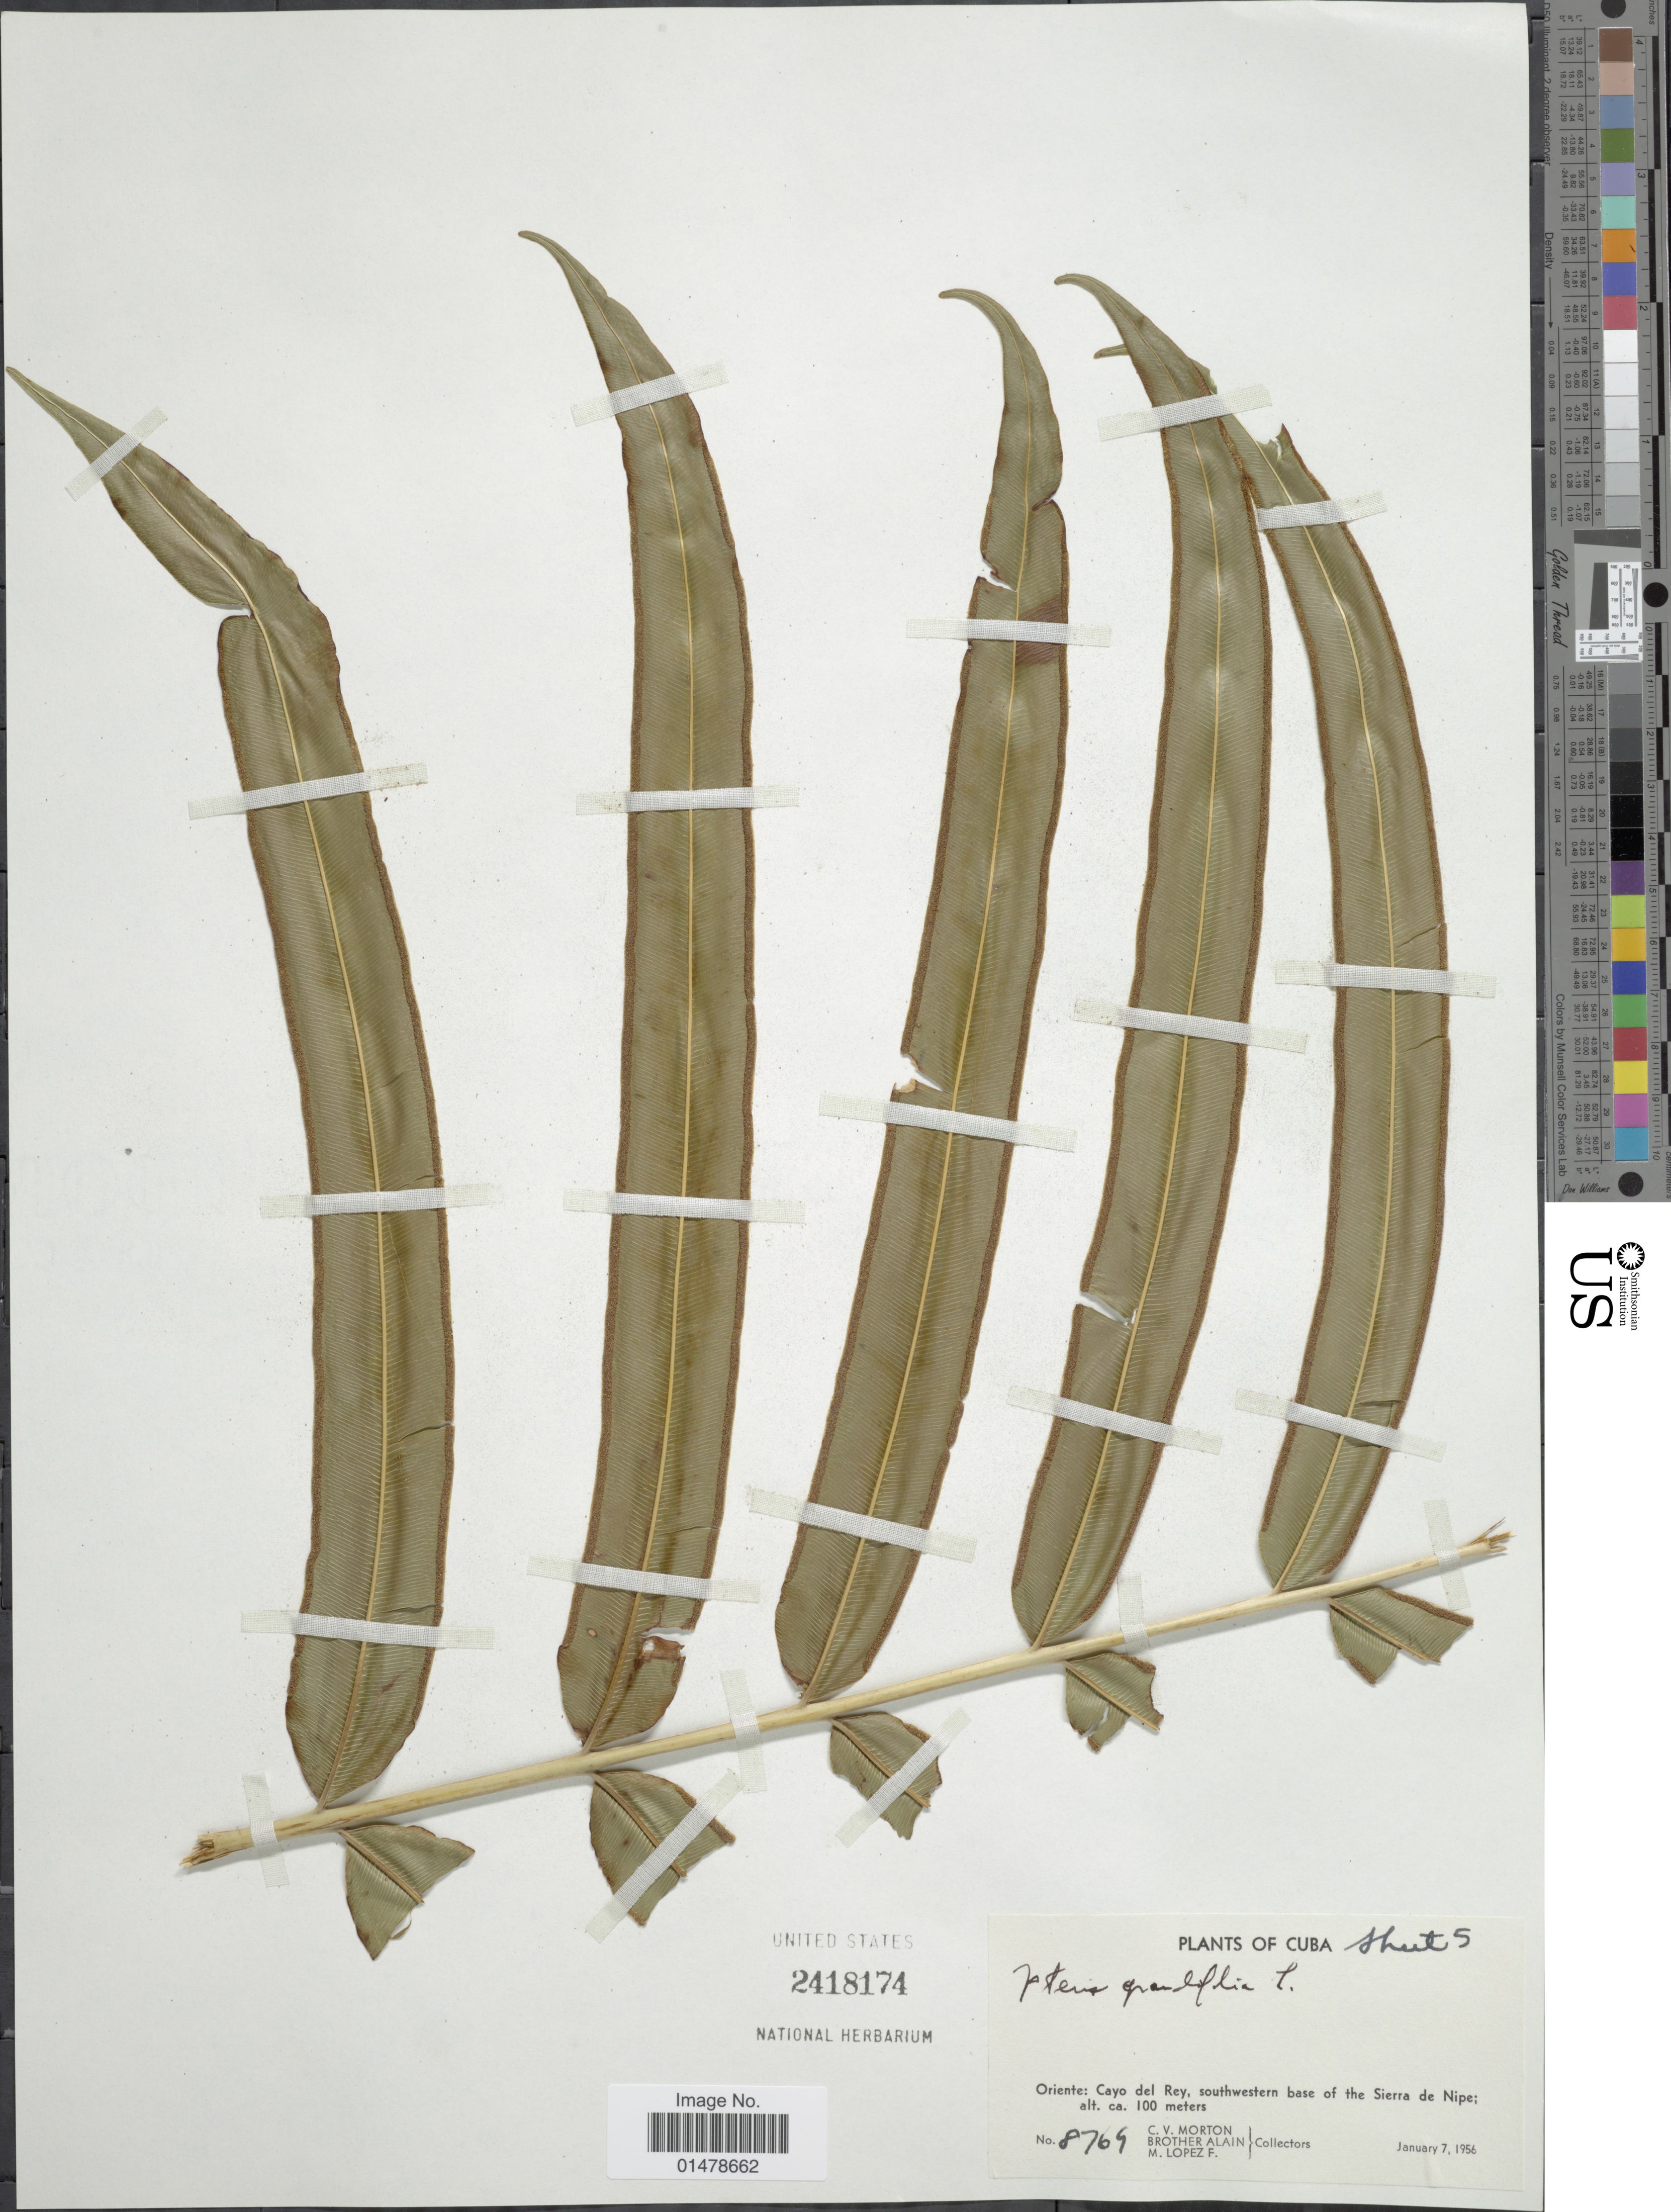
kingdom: Plantae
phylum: Tracheophyta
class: Polypodiopsida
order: Polypodiales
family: Pteridaceae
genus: Pteris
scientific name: Pteris grandifolia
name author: L.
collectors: C. V. Morton, Bro. Alain - DO NOT USE & M. López Figueiras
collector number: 8769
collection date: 1956-01-07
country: Cuba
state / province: Oriente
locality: Cayo del Rey, southwestern base of the Sierra de Nipe.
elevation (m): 100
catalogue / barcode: US 2418174